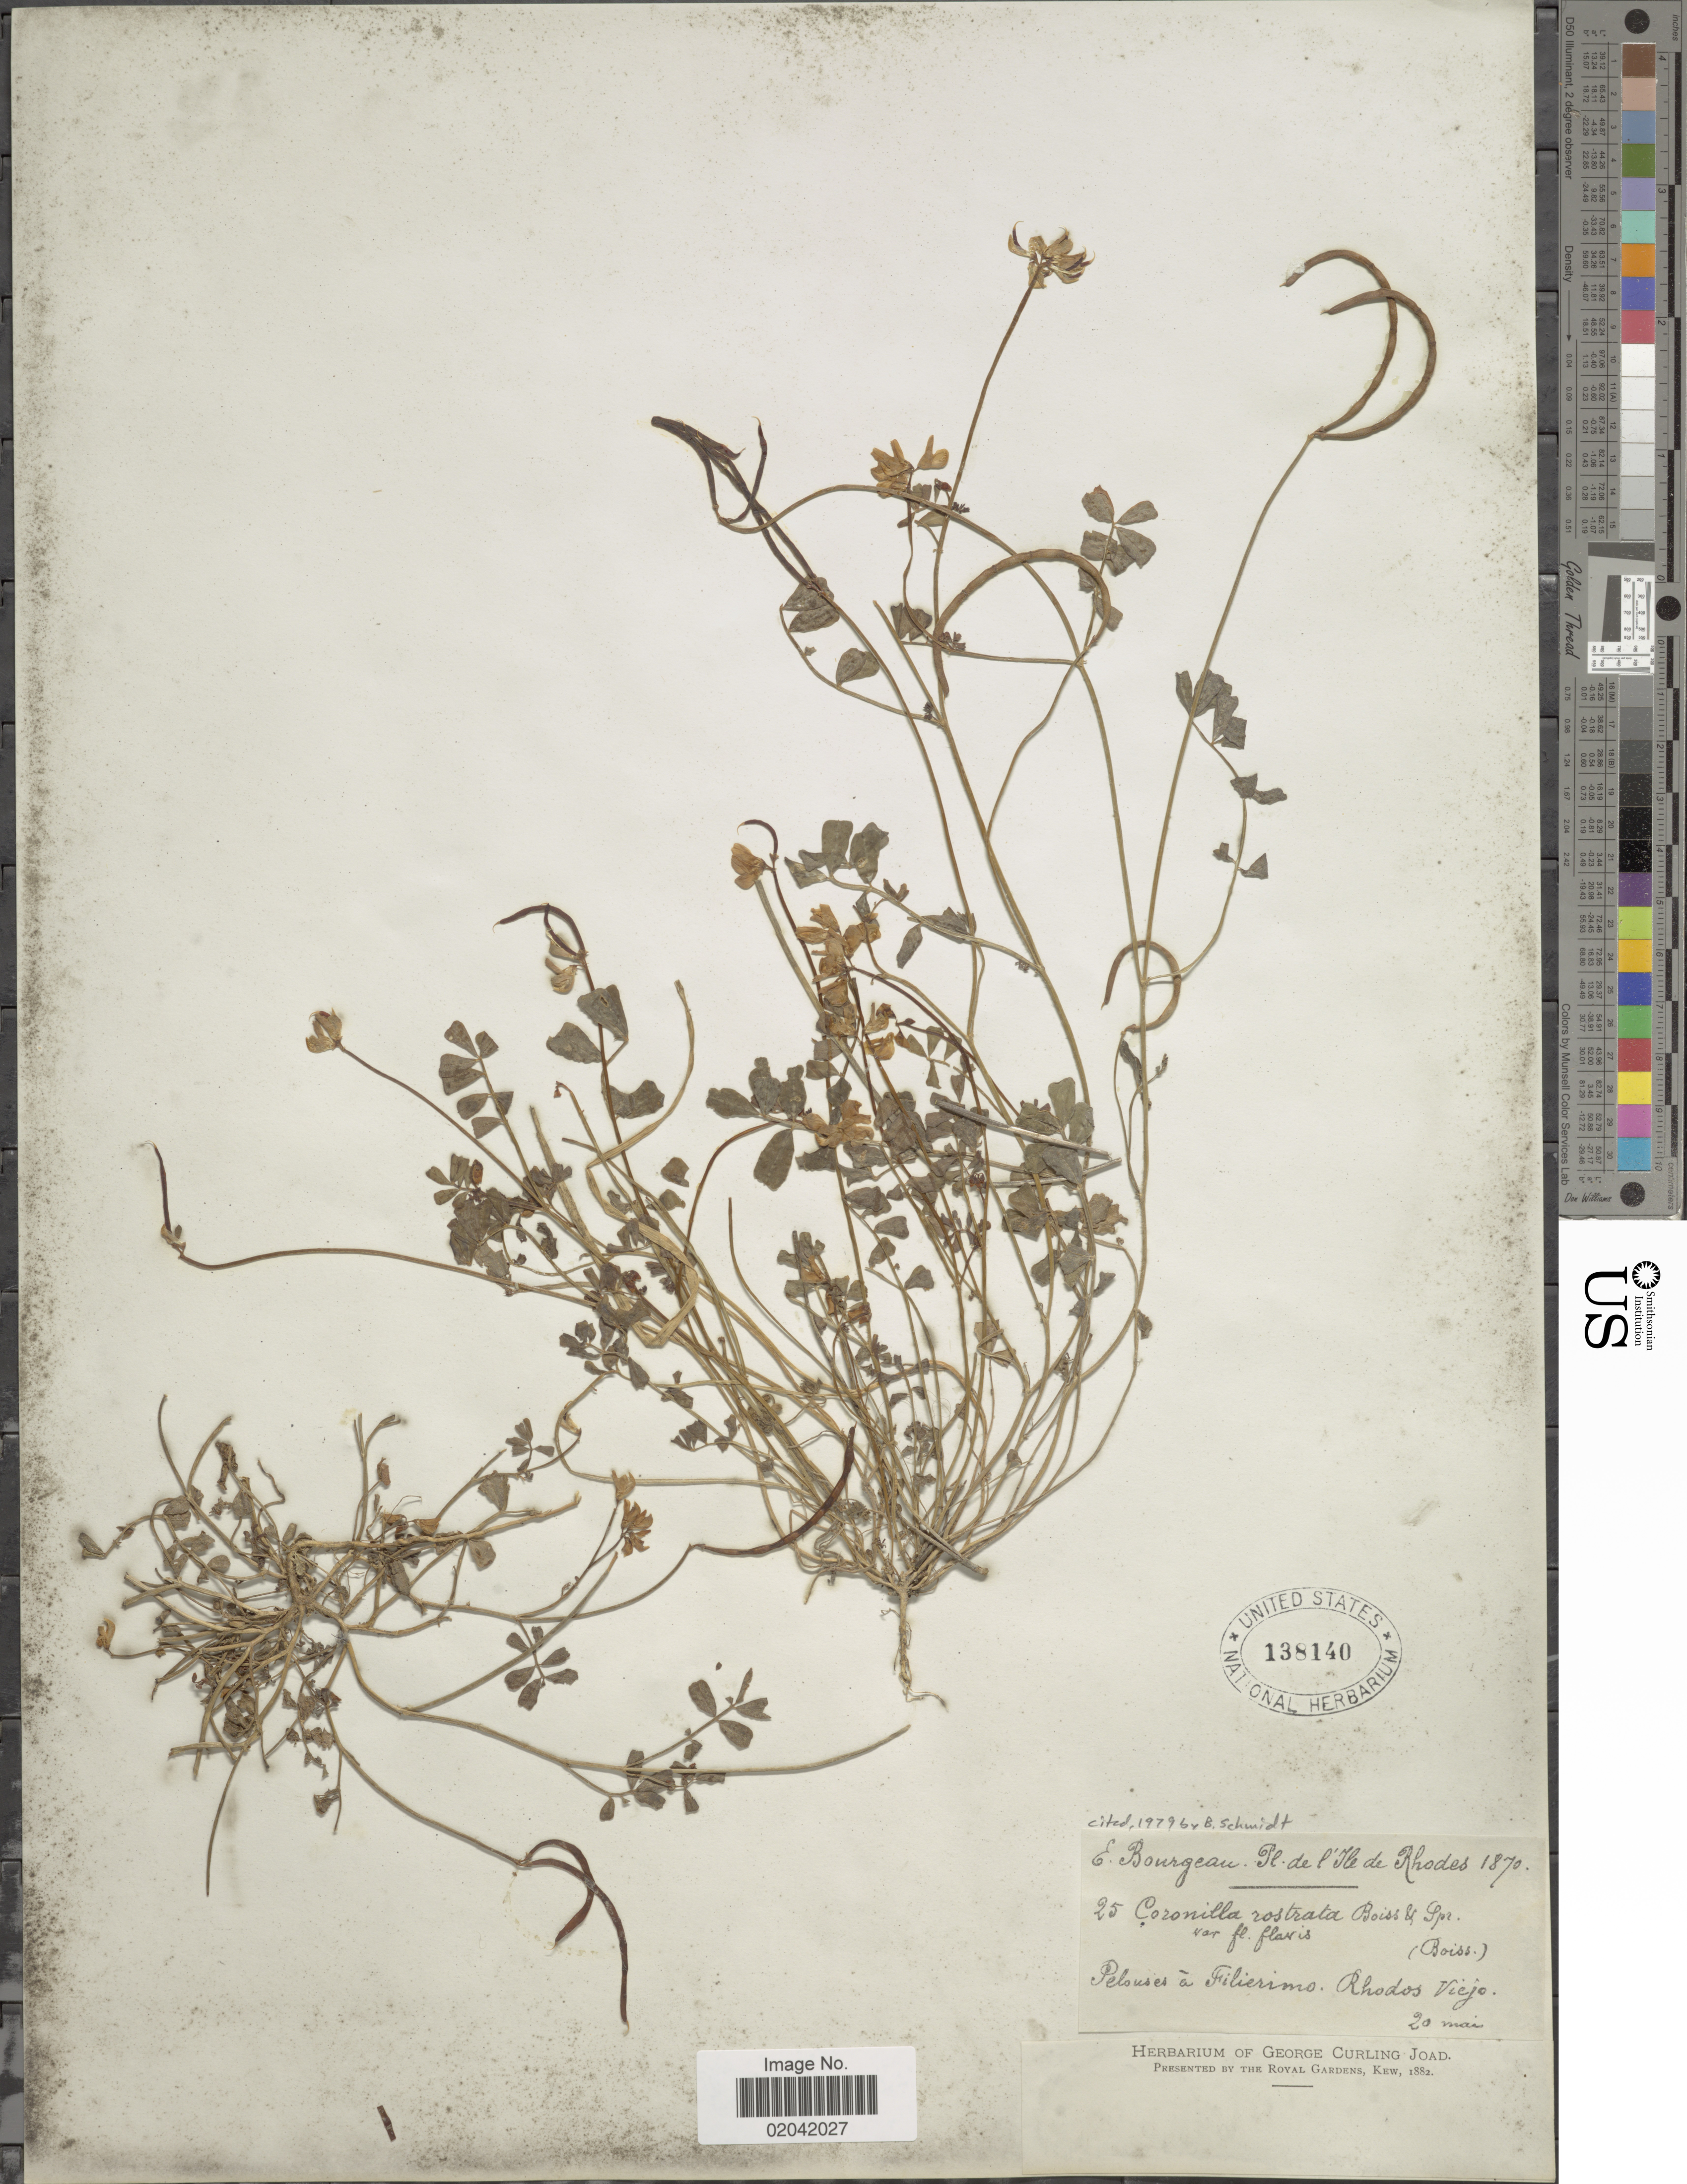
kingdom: Plantae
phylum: Tracheophyta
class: Magnoliopsida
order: Fabales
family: Fabaceae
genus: Coronilla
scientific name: Coronilla parviflora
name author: Moench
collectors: E. Bourgeau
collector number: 25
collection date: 1870-05-20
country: Greece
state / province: South Aegean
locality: L'Ile de Rhodes, Pelouses à Fibierimo, Rhodos Viejo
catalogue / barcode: US 138140